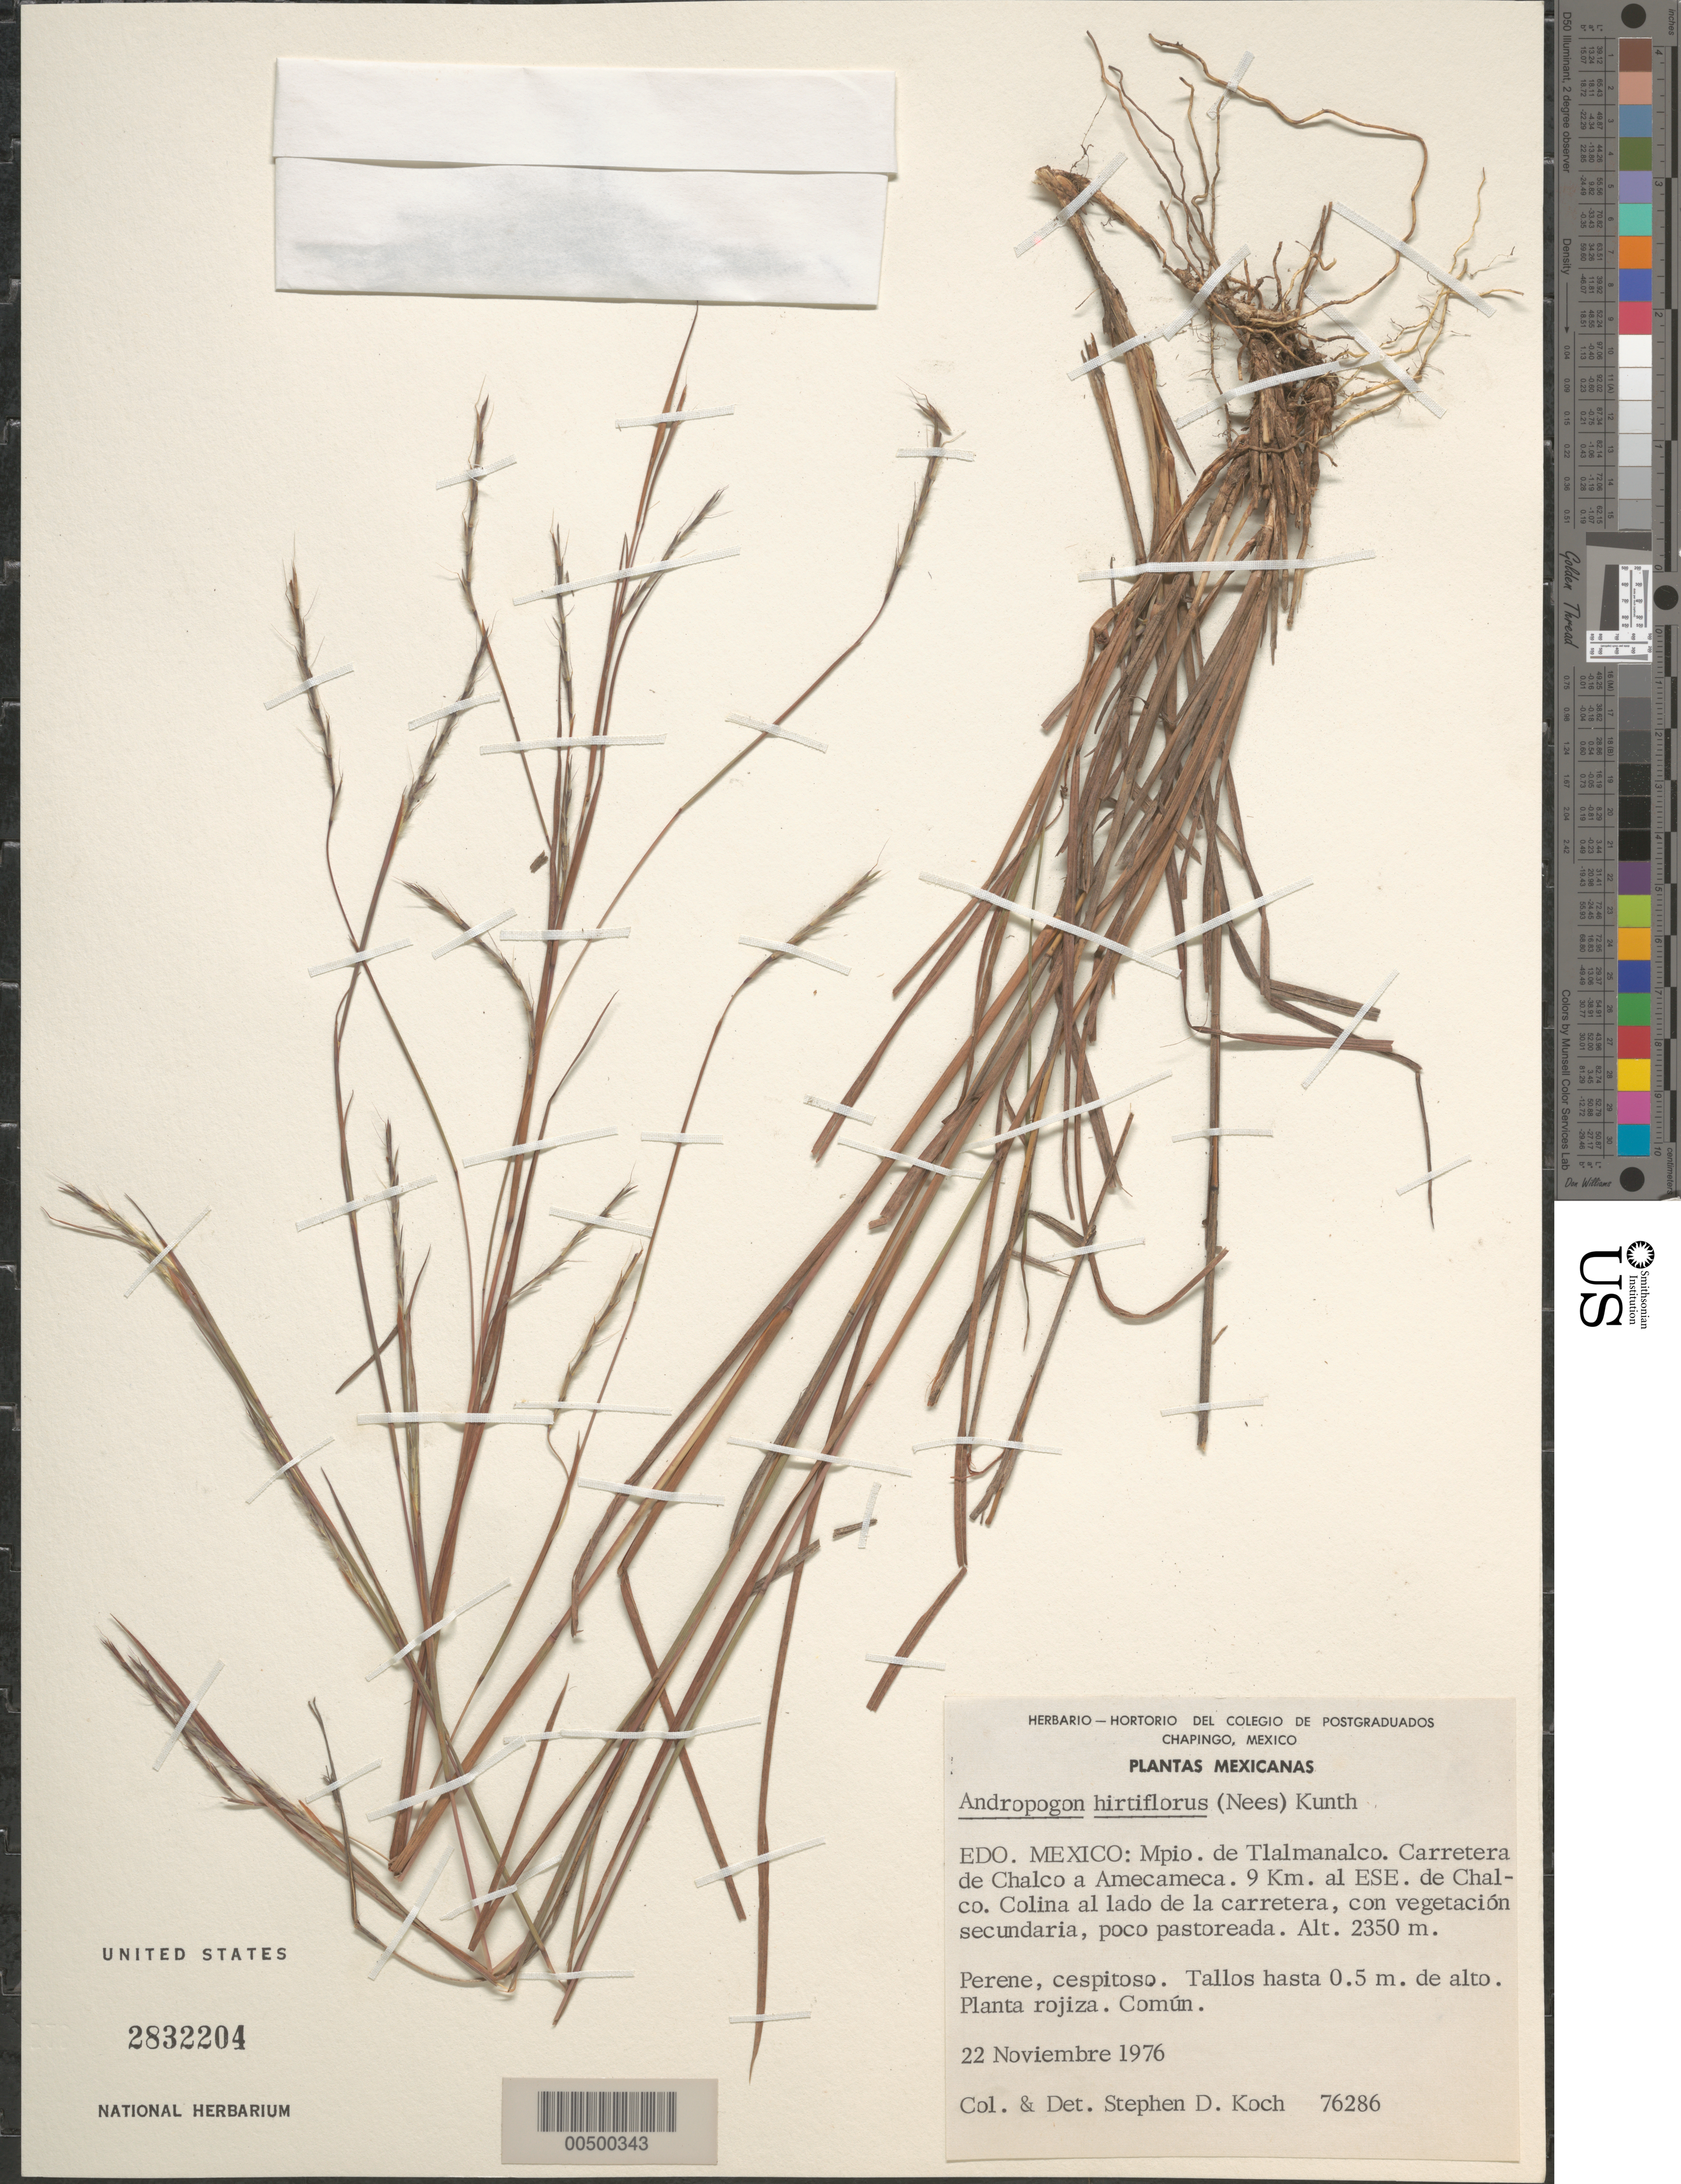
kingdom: Plantae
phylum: Tracheophyta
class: Liliopsida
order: Poales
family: Poaceae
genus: Schizachyrium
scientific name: Schizachyrium sanguineum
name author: (Retz.) Alston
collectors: S. D. Koch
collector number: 76286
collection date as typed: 22 Nov 1976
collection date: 1976-11-22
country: Mexico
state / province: Mexico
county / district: Tlalmanalco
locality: hwy from Chalco to Amecameca, 9 km ESE of Chalco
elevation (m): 2350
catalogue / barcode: US 2832204